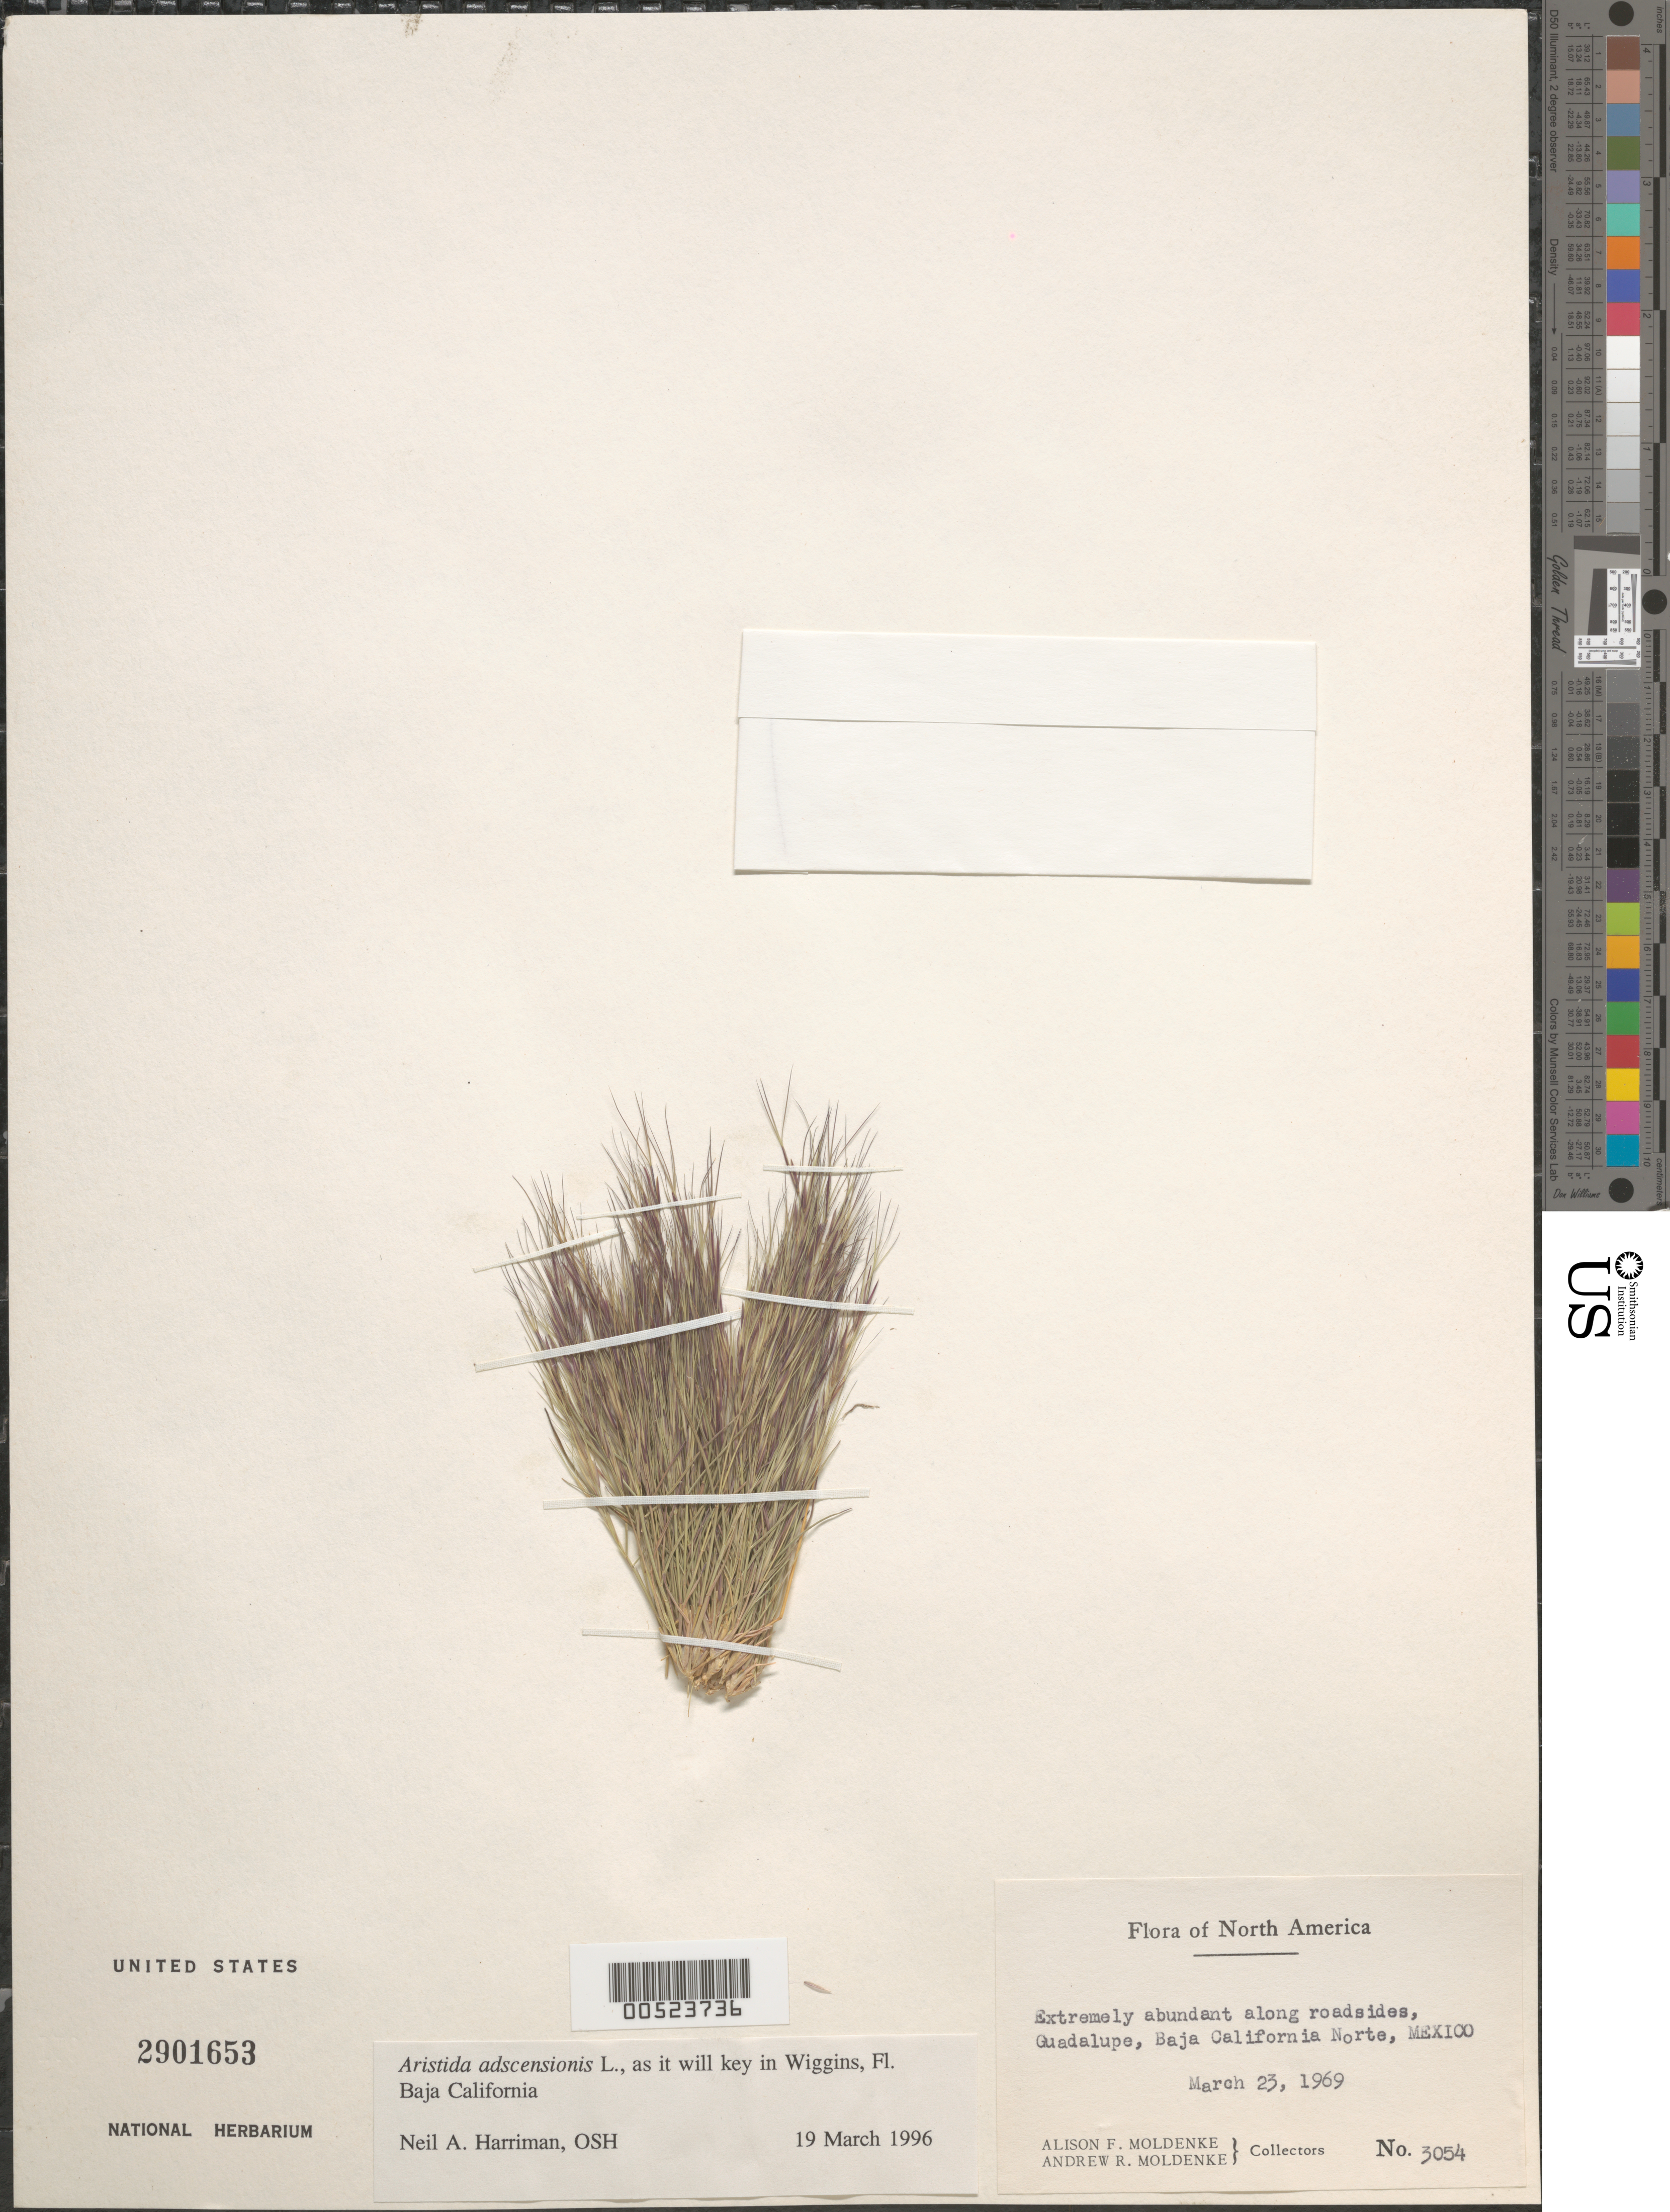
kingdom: Plantae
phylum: Tracheophyta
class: Liliopsida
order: Poales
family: Poaceae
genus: Aristida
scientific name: Aristida adscensionis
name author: L.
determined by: Harriman, N. A.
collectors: A. F. Moldenke & A. R. Moldenke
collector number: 3054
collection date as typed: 23 Mar 1969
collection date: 1969-03-23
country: Mexico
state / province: Baja California Norte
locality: Guadalupe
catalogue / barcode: US 2901653